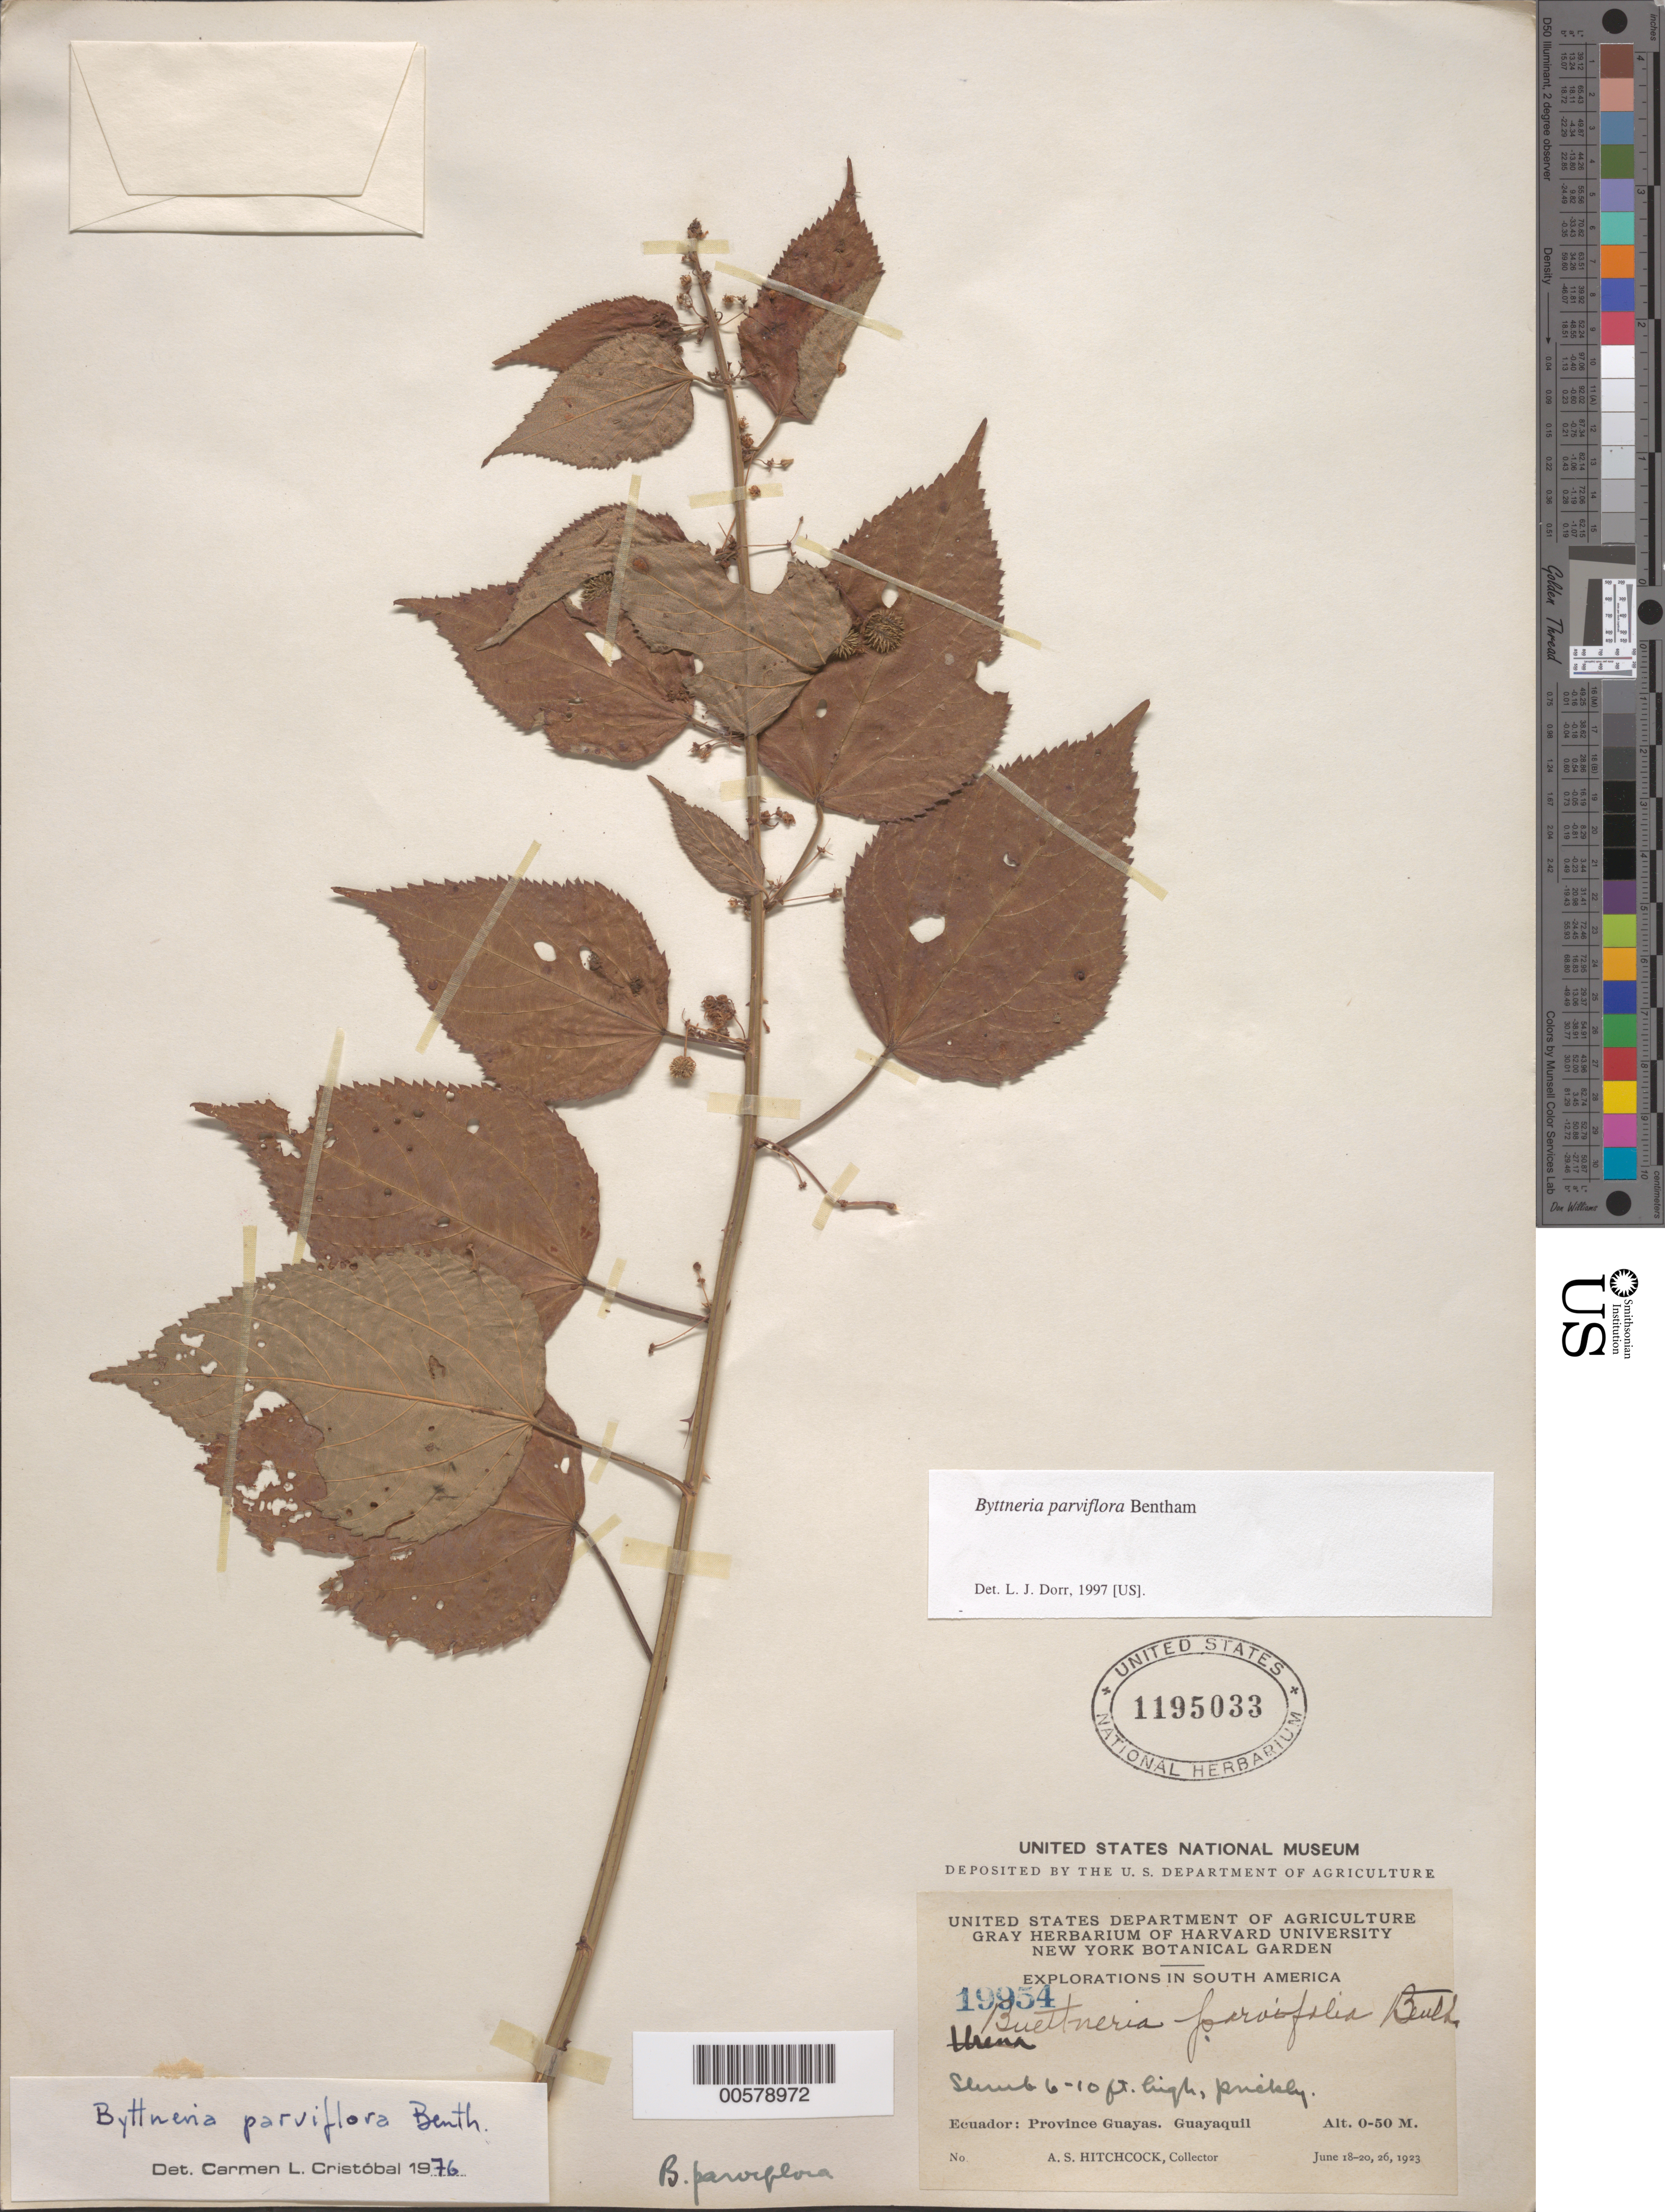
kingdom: Plantae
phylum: Tracheophyta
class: Magnoliopsida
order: Malvales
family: Malvaceae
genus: Byttneria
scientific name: Byttneria parviflora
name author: Benth.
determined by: Cristóbal, C. L.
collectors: A. S. Hitchcock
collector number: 19954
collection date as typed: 18 Jun 1923 to 26 Jun 1923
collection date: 1923-06-18/1923-06-26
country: Ecuador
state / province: Guayas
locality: Guayaquil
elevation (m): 0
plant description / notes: GH, NY, US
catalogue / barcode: US 1195033